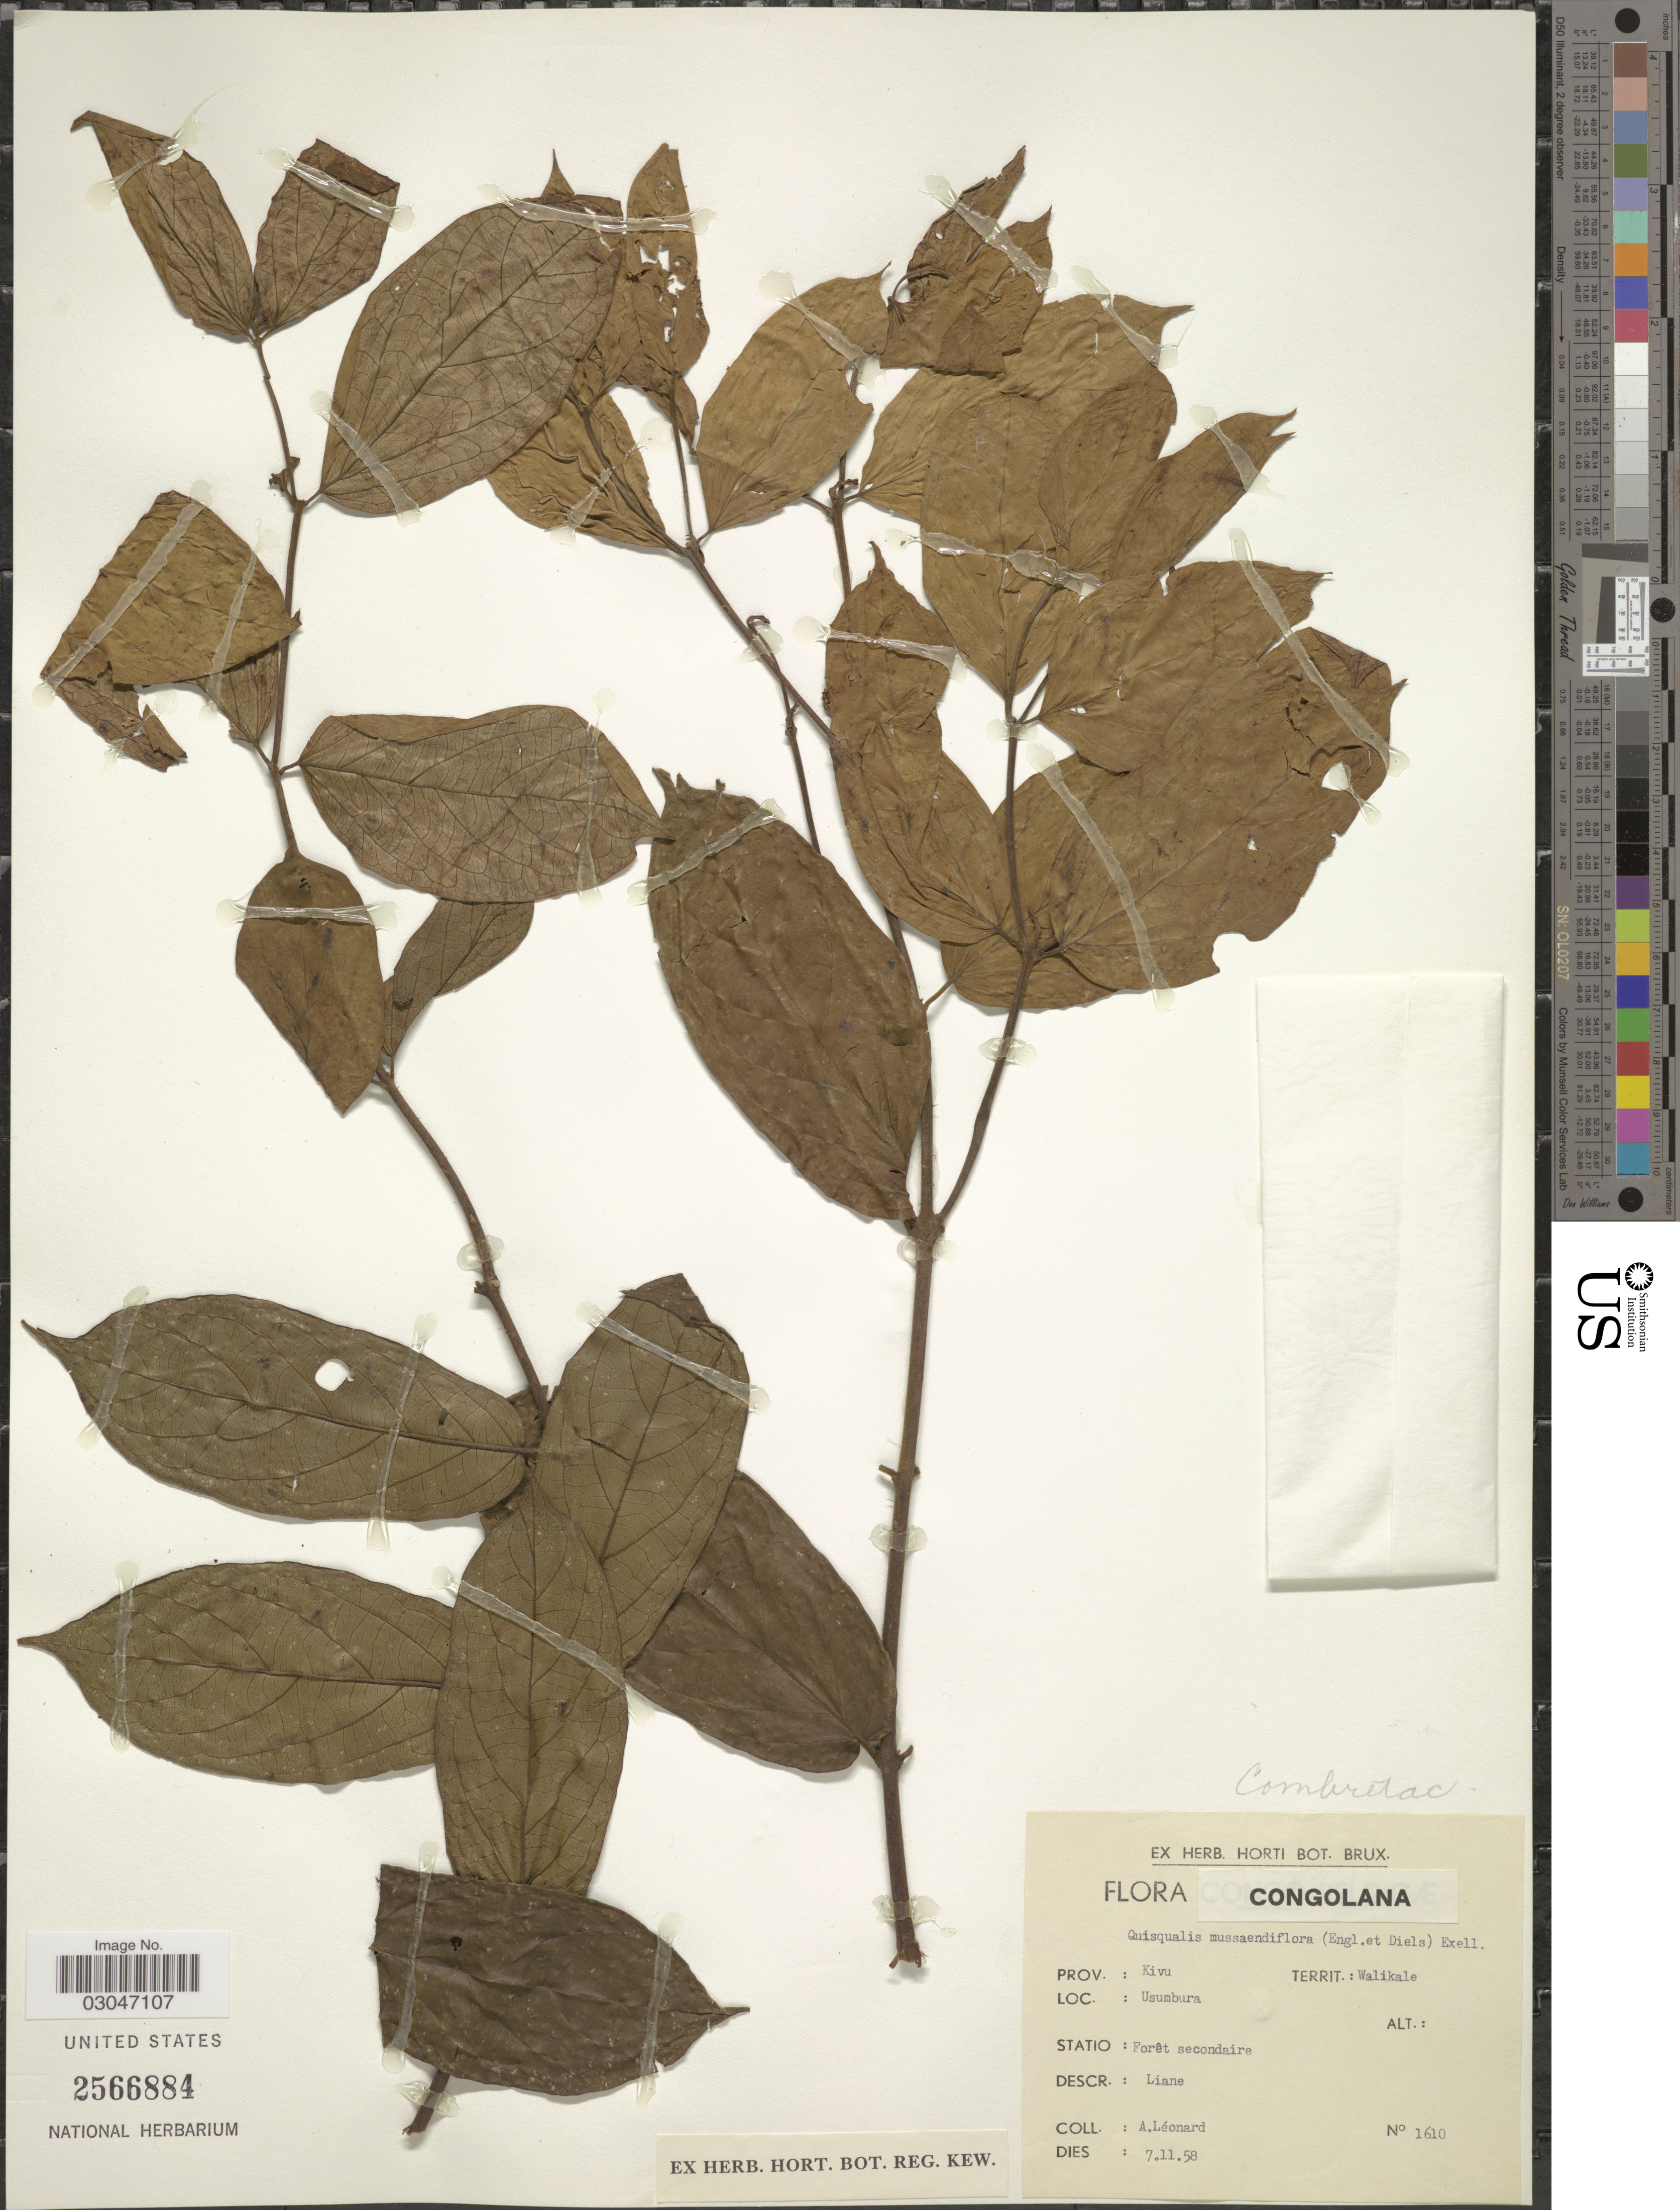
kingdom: Plantae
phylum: Tracheophyta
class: Magnoliopsida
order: Myrtales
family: Combretaceae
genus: Combretum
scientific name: Combretum mussaendiflorum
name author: Engl. & Diels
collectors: A. Leonard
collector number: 1610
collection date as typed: Transcribed d/m/y: 7/11/58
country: Congo, Democratic Republic of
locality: Congolana, Prov.: Kivu, Territ.: Walikale, Usumbura.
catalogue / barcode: US 2566884